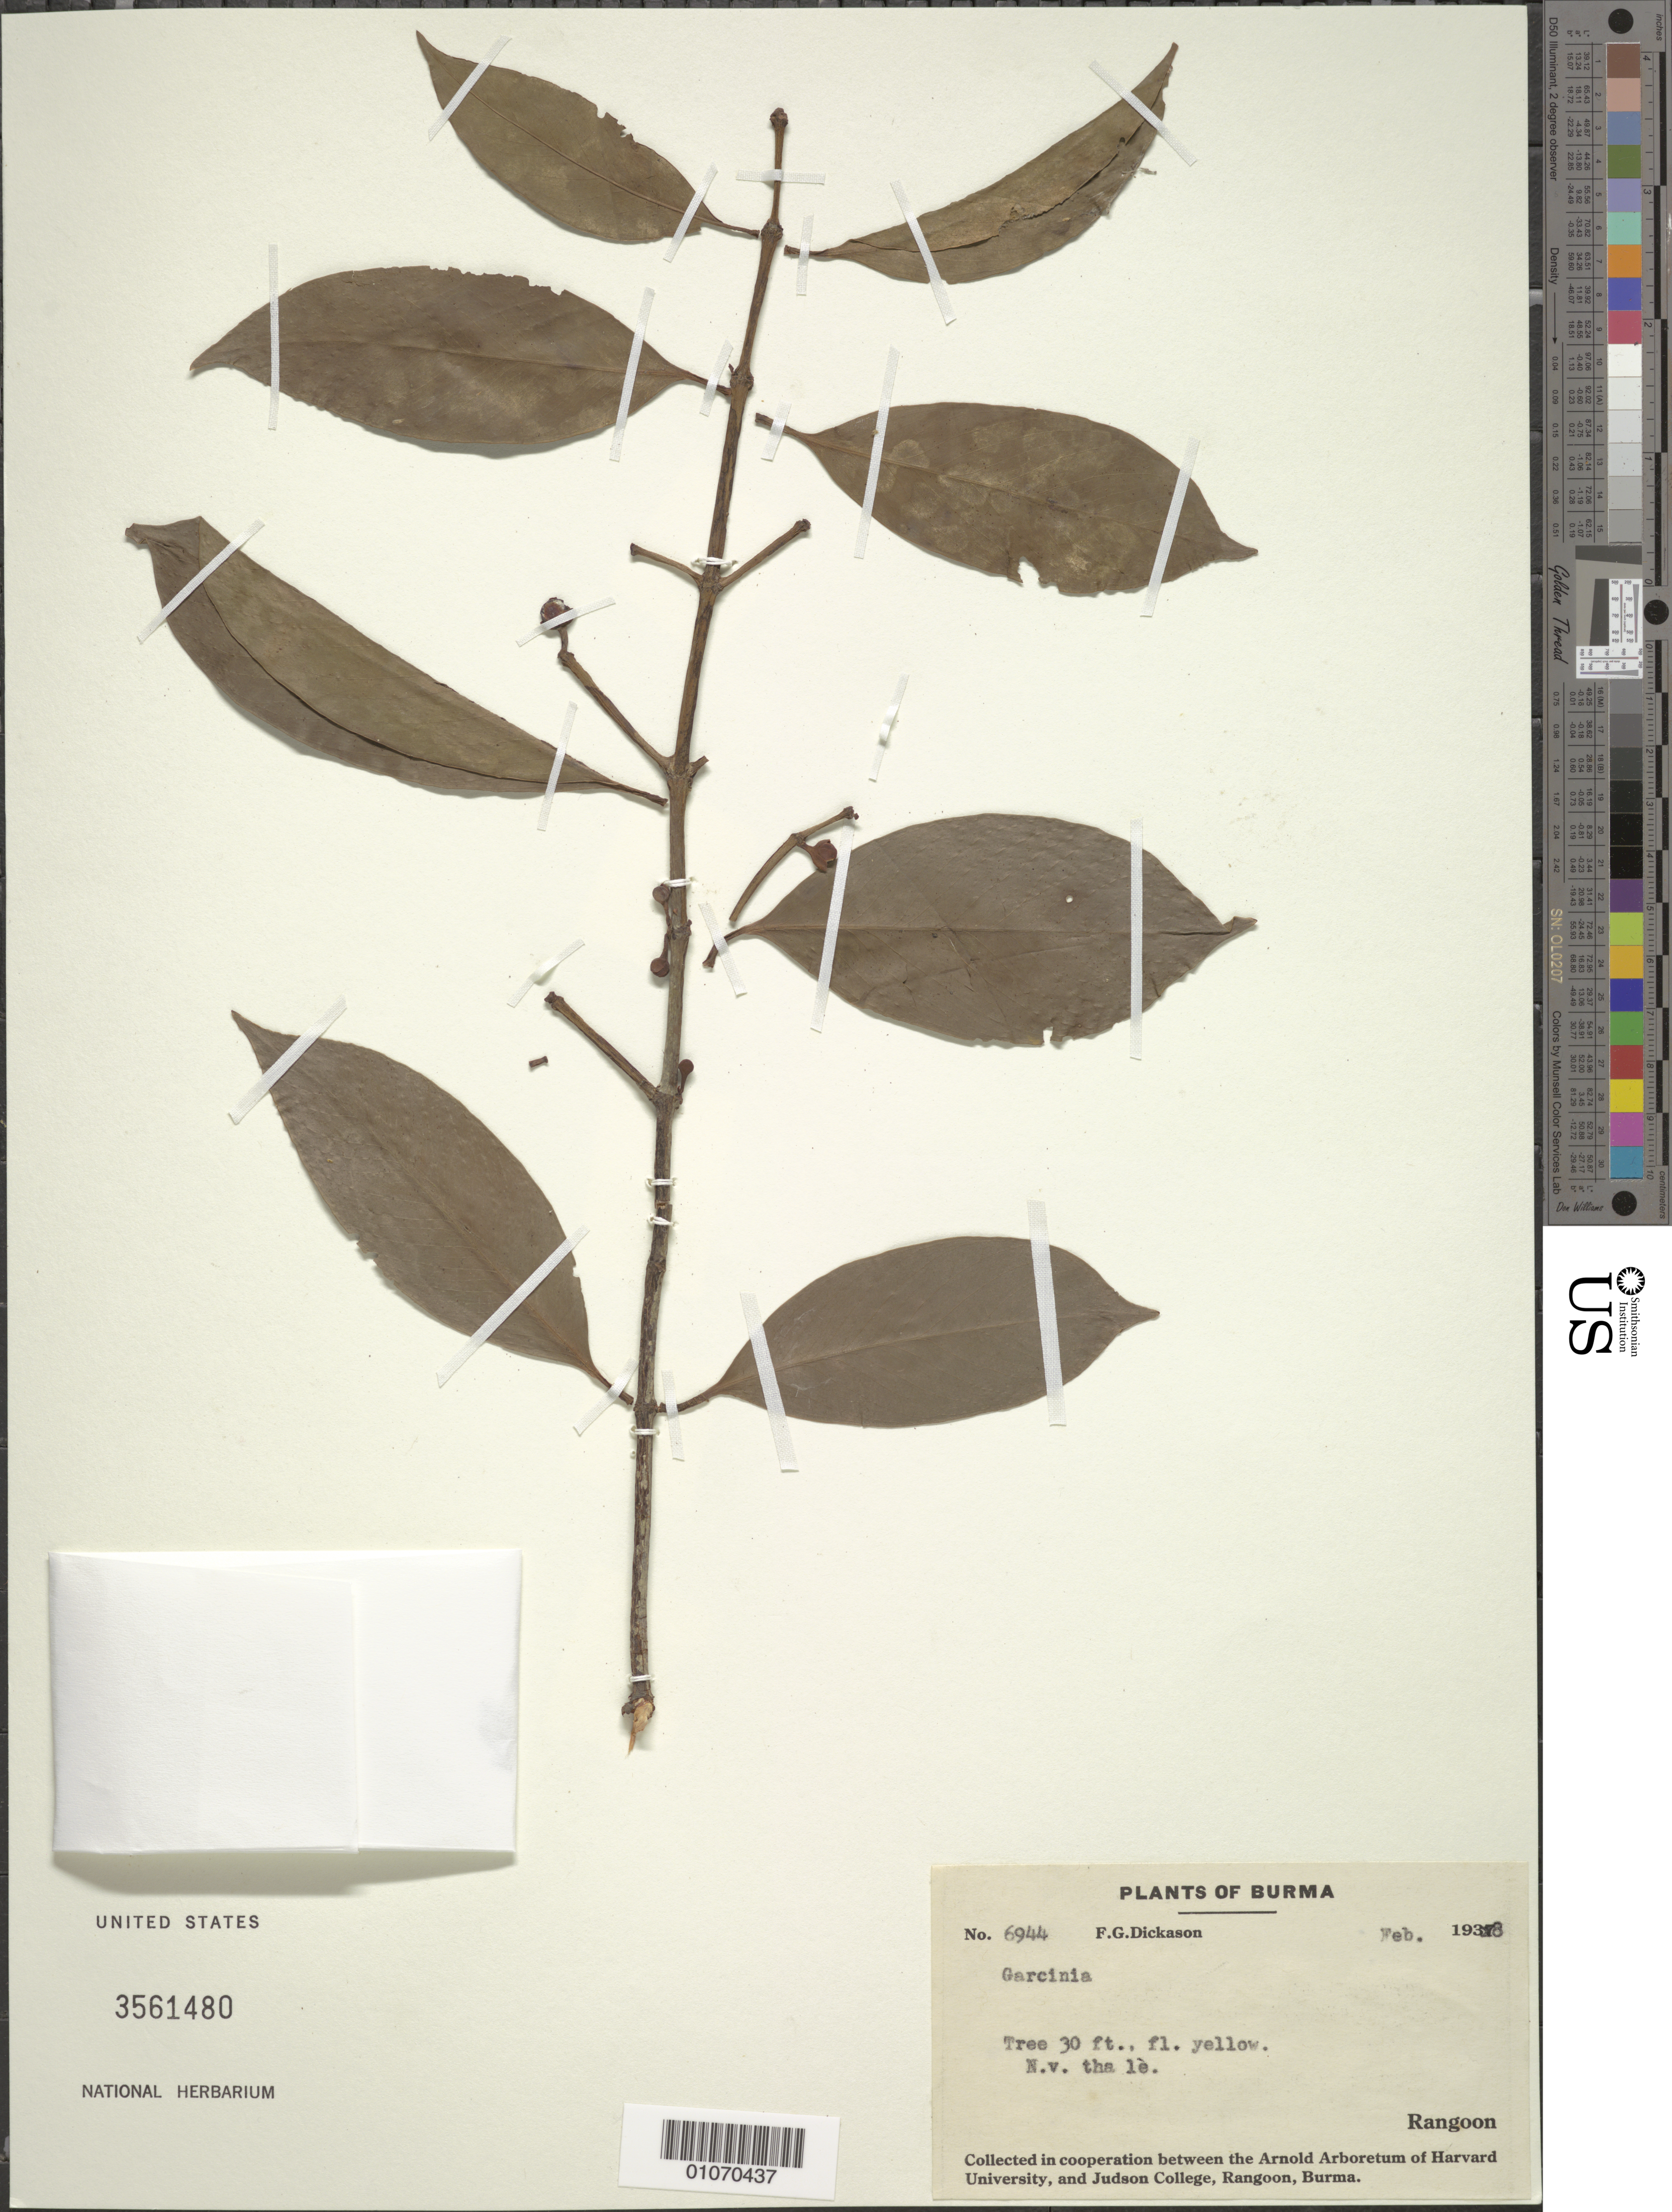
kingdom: Plantae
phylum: Tracheophyta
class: Magnoliopsida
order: Malpighiales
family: Clusiaceae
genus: Garcinia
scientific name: Garcinia sp.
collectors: F. Dickason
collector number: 6944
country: Myanmar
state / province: Yangon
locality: Rangoon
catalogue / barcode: US 3561480